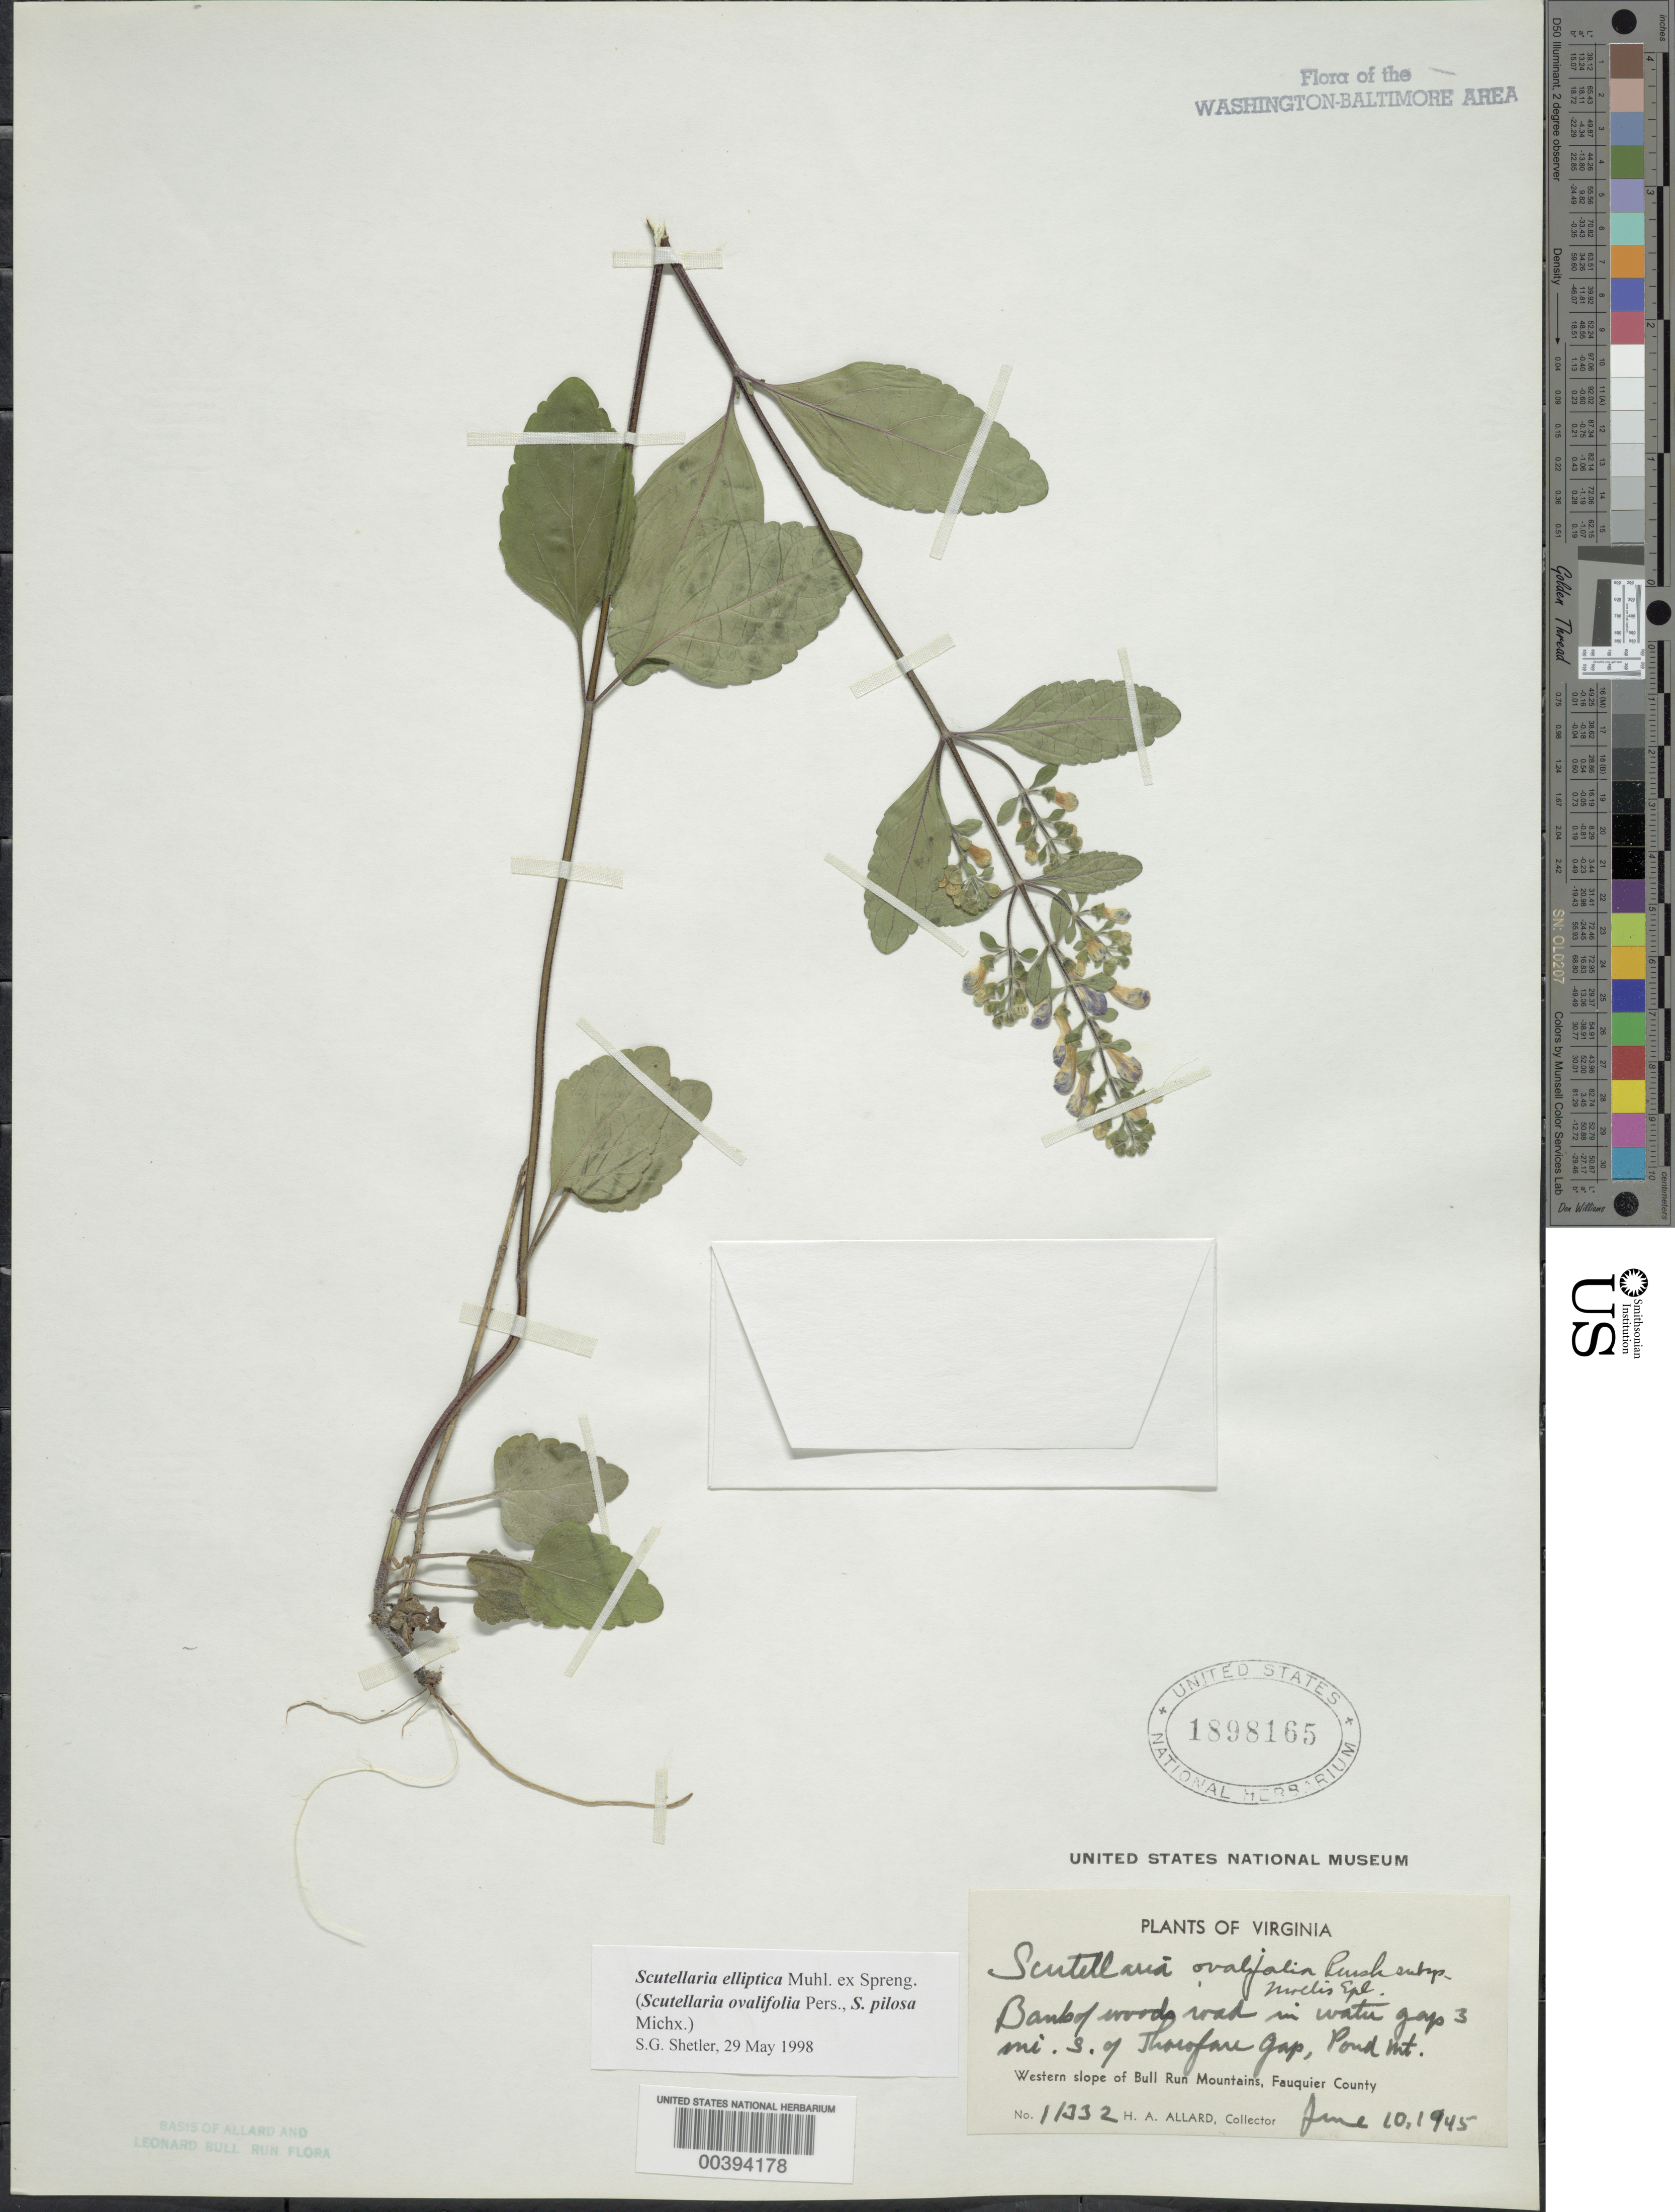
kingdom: Plantae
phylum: Tracheophyta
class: Magnoliopsida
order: Lamiales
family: Lamiaceae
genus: Scutellaria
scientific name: Scutellaria elliptica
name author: Muhl.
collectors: H. A. Allard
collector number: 11332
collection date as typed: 10 Jun 1945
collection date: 1945-06-10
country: United States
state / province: Virginia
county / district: Fauquier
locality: South of Thorofare Gap, Pond Mountain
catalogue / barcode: US 1898165